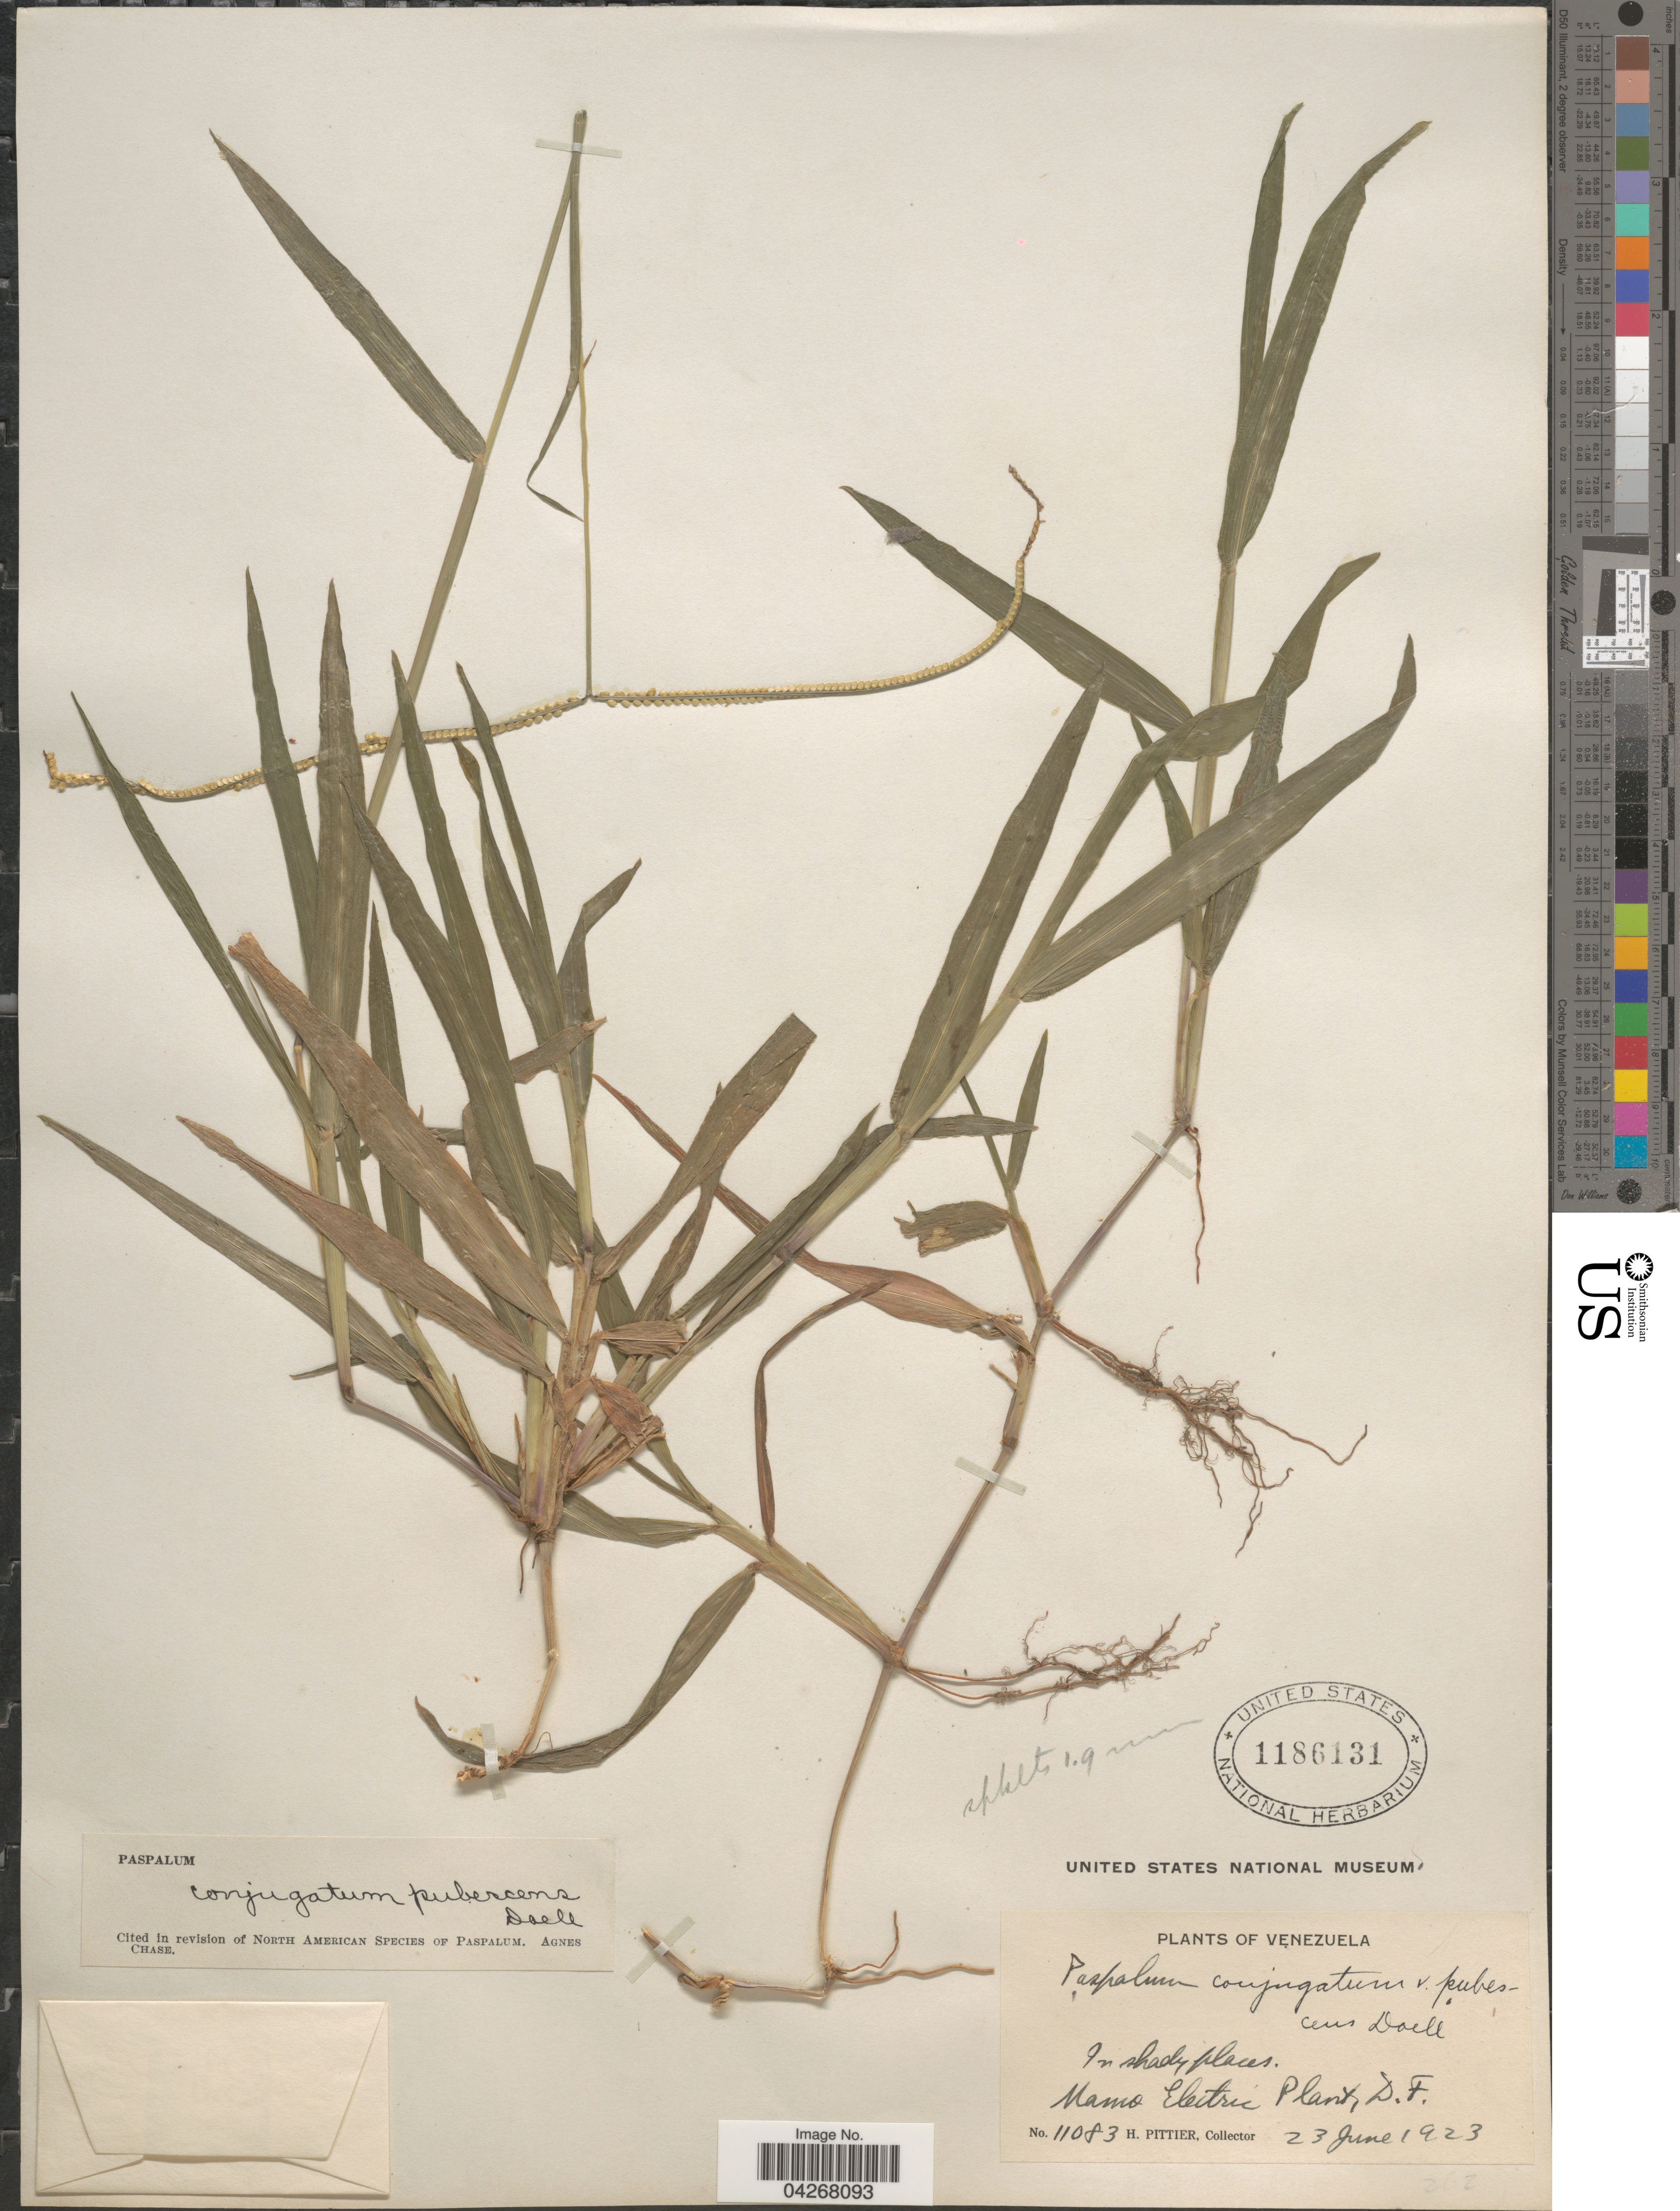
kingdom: Plantae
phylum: Tracheophyta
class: Liliopsida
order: Poales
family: Poaceae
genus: Paspalum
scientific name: Paspalum conjugatum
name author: P.J. Bergius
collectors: H. F. Pittier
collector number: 11083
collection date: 1923-06-23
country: Venezuela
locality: Mamo Electric Plant, D.F.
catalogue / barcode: US 1186131